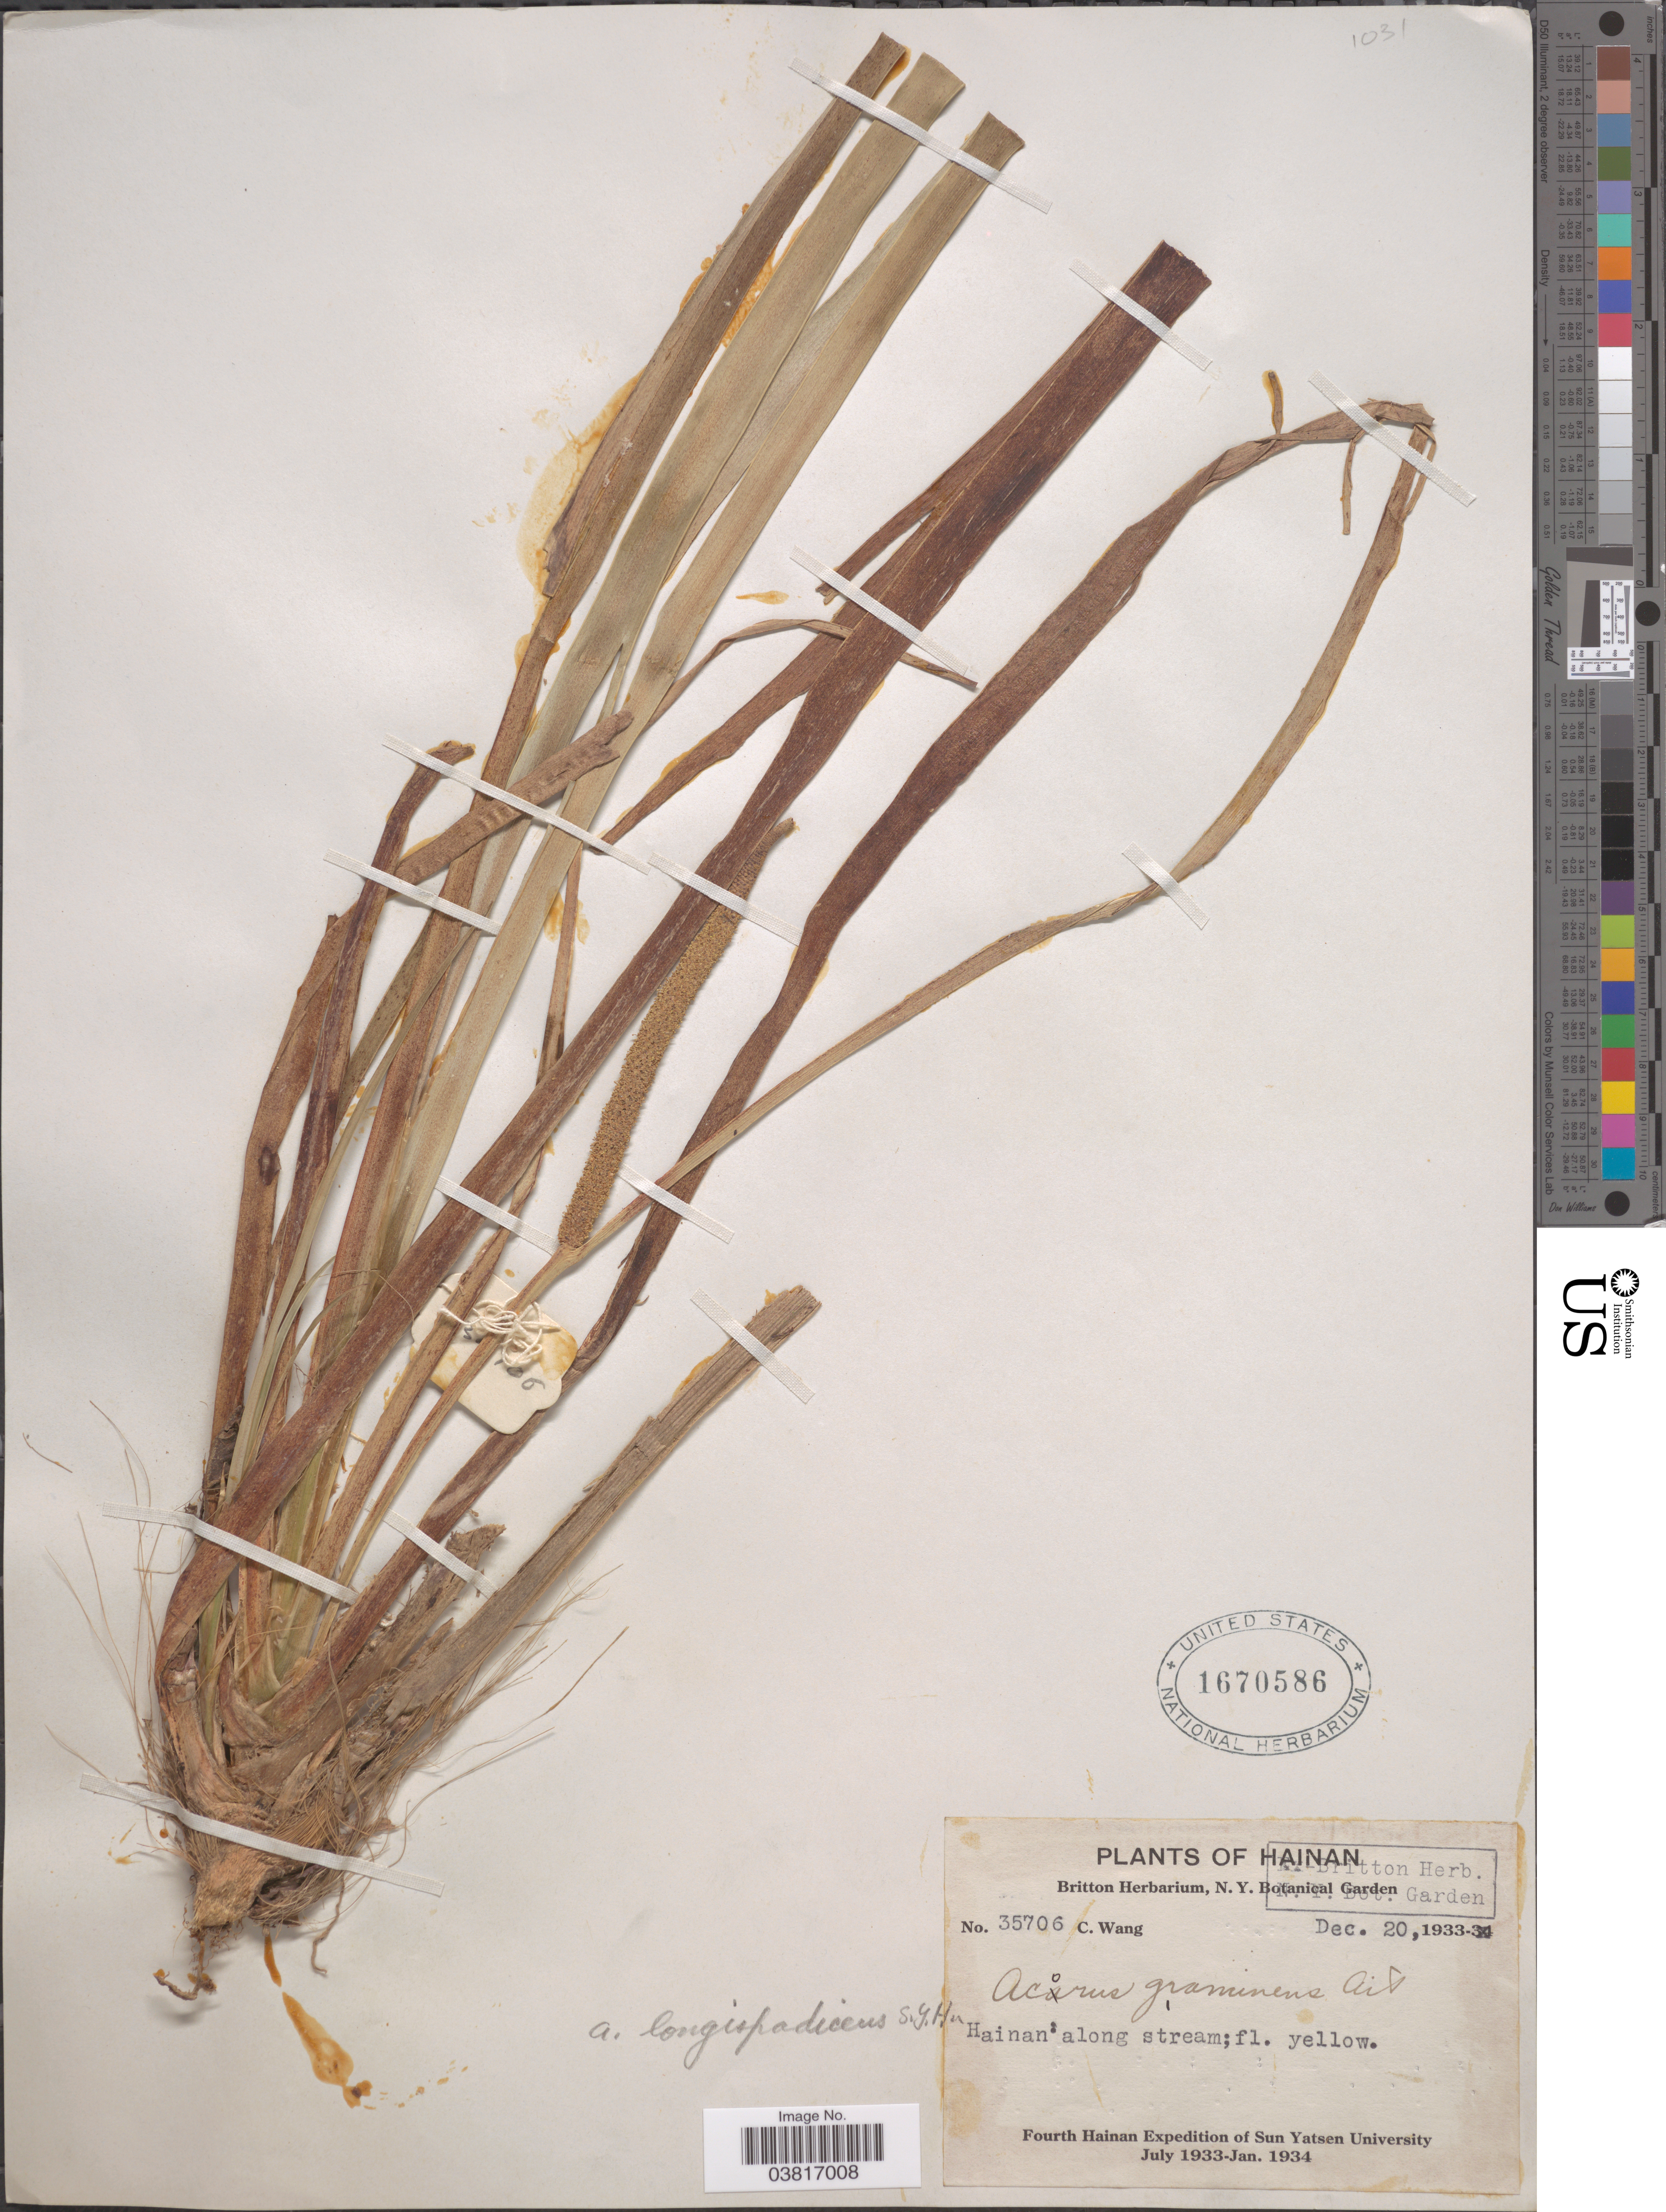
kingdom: Plantae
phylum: Tracheophyta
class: Liliopsida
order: Acorales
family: Acoraceae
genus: Acorus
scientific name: Acorus gramineus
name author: Sol. ex Aiton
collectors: C. Wang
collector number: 35706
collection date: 1933-12-20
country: China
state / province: Hainan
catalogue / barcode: US 1670586